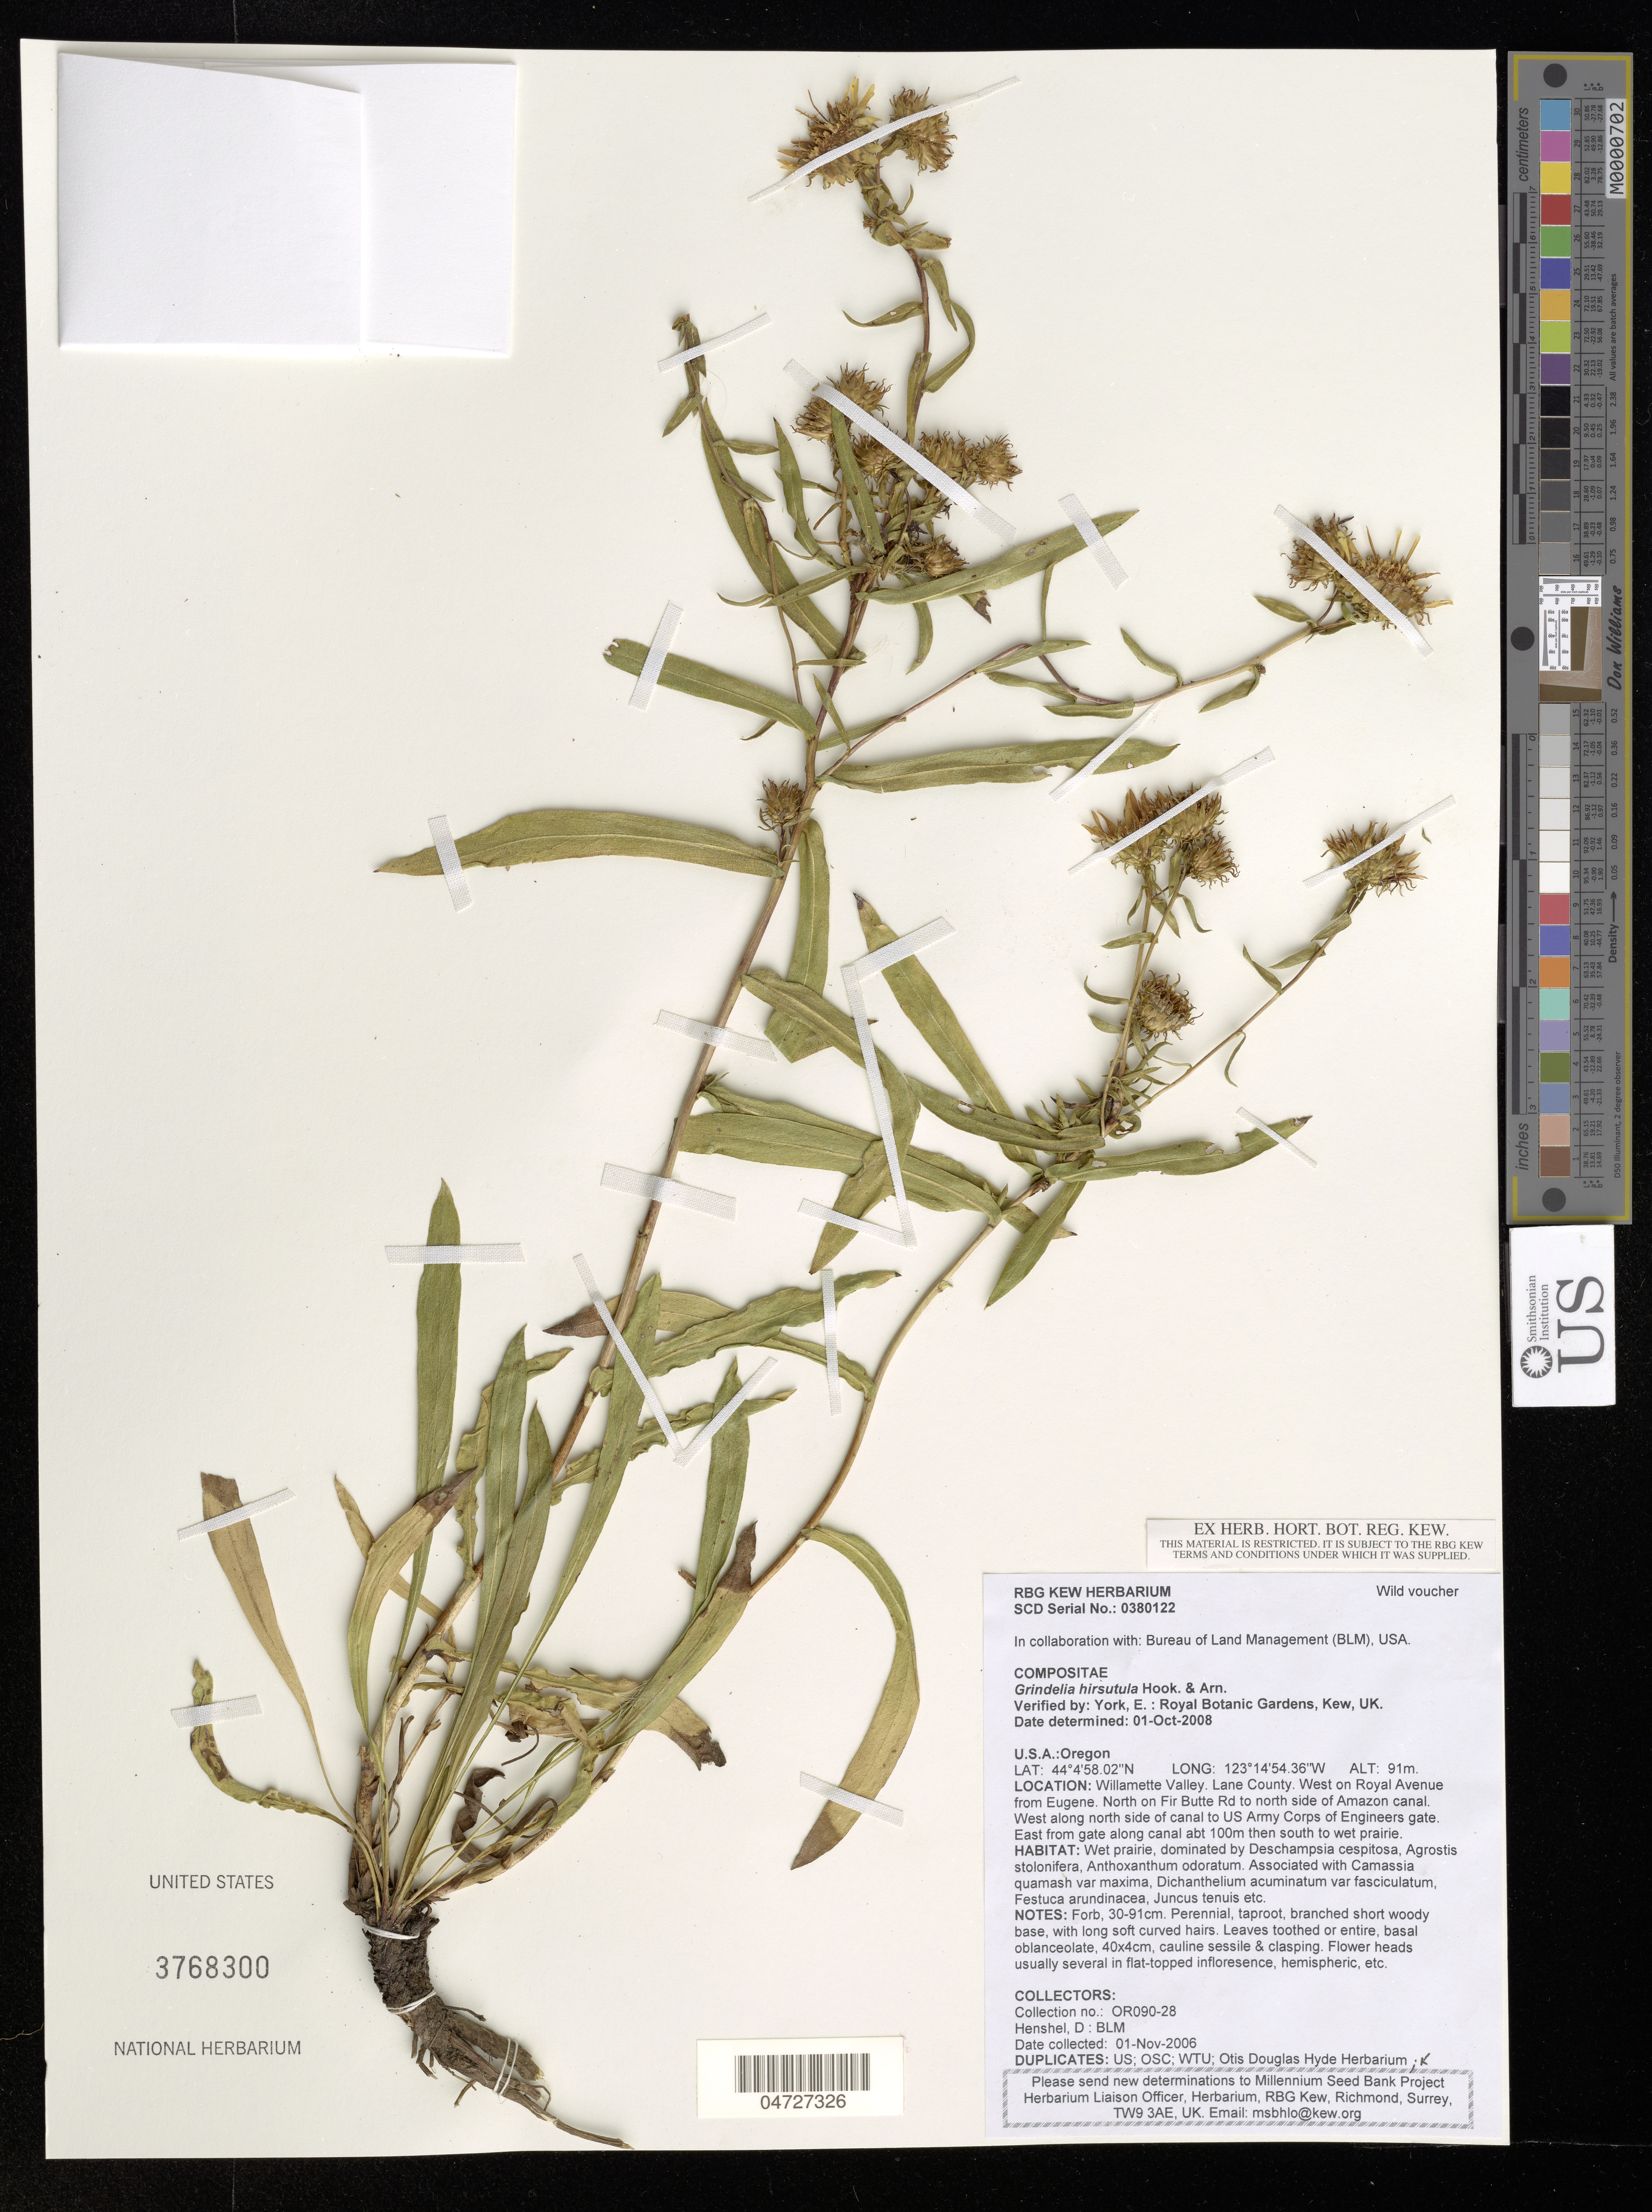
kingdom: Plantae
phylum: Tracheophyta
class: Magnoliopsida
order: Asterales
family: Asteraceae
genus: Grindelia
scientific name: Grindelia hirsutula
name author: Hook. & Arn.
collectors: D. Henshel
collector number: OR090-28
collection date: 2006-11-01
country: United States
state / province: Oregon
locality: Willamette Valley. Lane County. West on Royal Avenue from Eugene. North on Fir Butte Rd to north side of Amazon canal. West along north side of canal to US Army Corps of Engineers gate. East from gate along canal abt 100m then south to wet prairie.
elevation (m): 91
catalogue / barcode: US 3768300